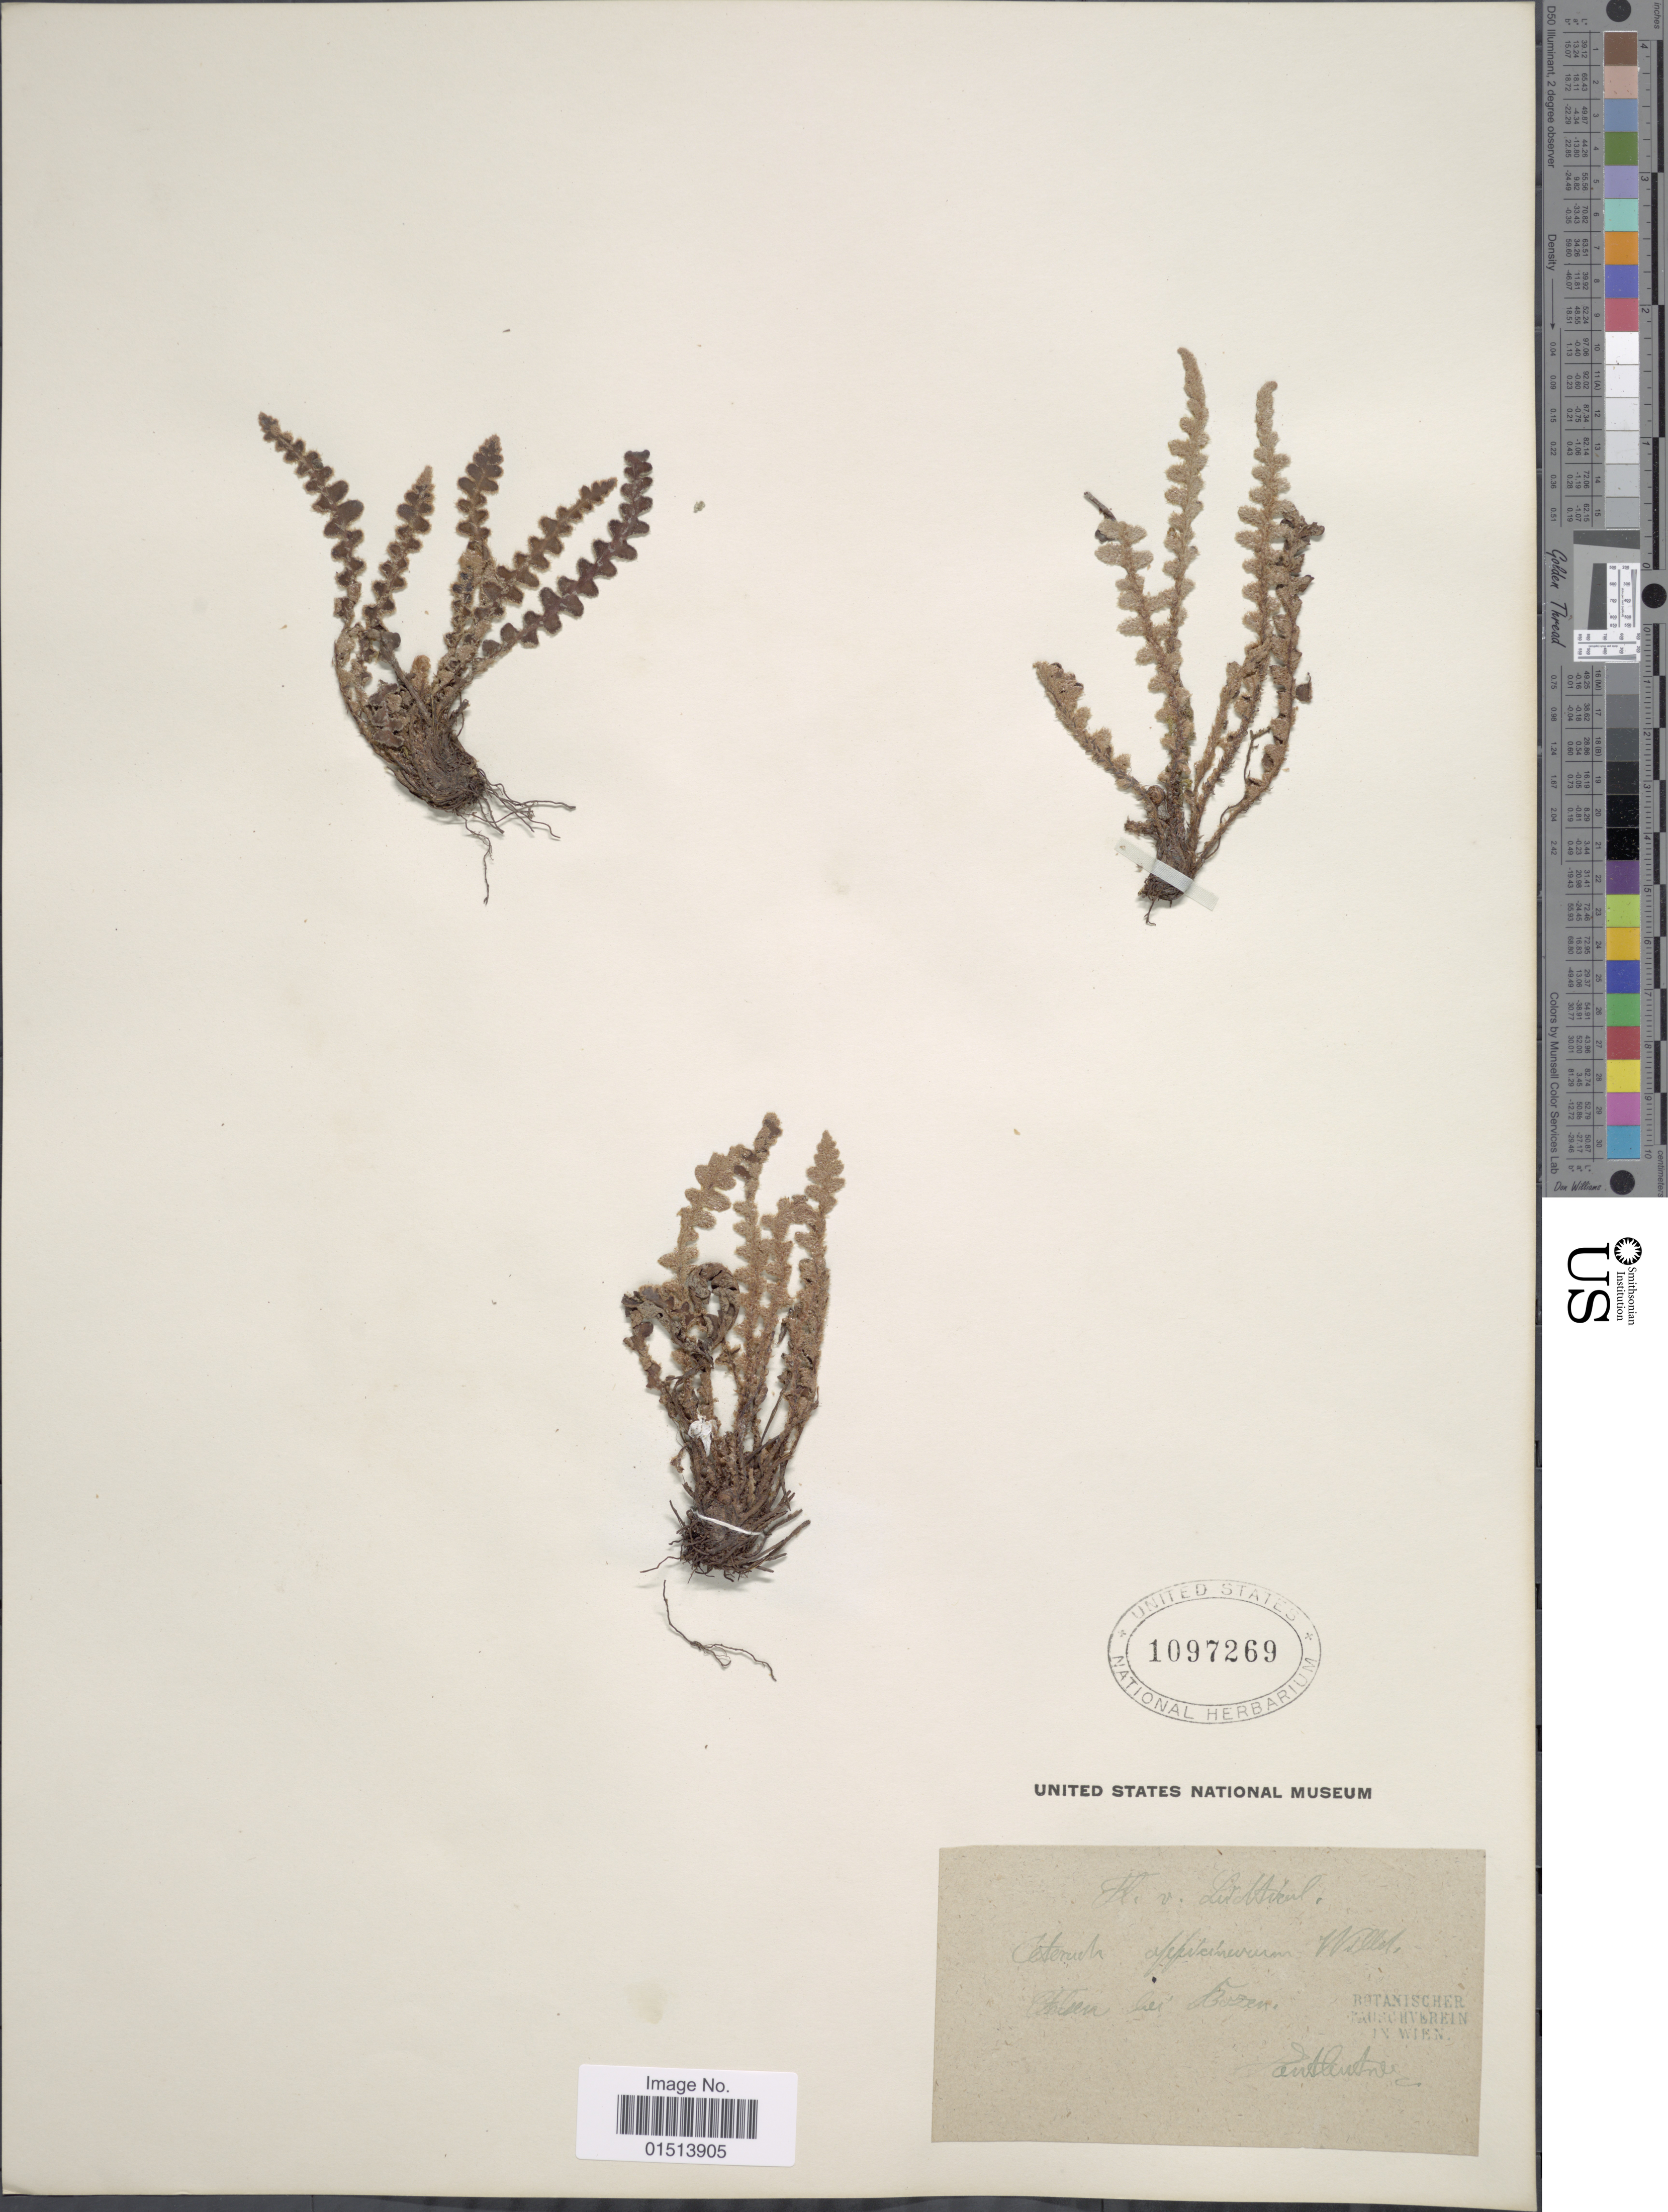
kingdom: Plantae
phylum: Tracheophyta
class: Polypodiopsida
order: Polypodiales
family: Aspleniaceae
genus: Asplenium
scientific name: Asplenium officinarum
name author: DC.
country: Italy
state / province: Trentino-Alto Adige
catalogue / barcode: US 97269